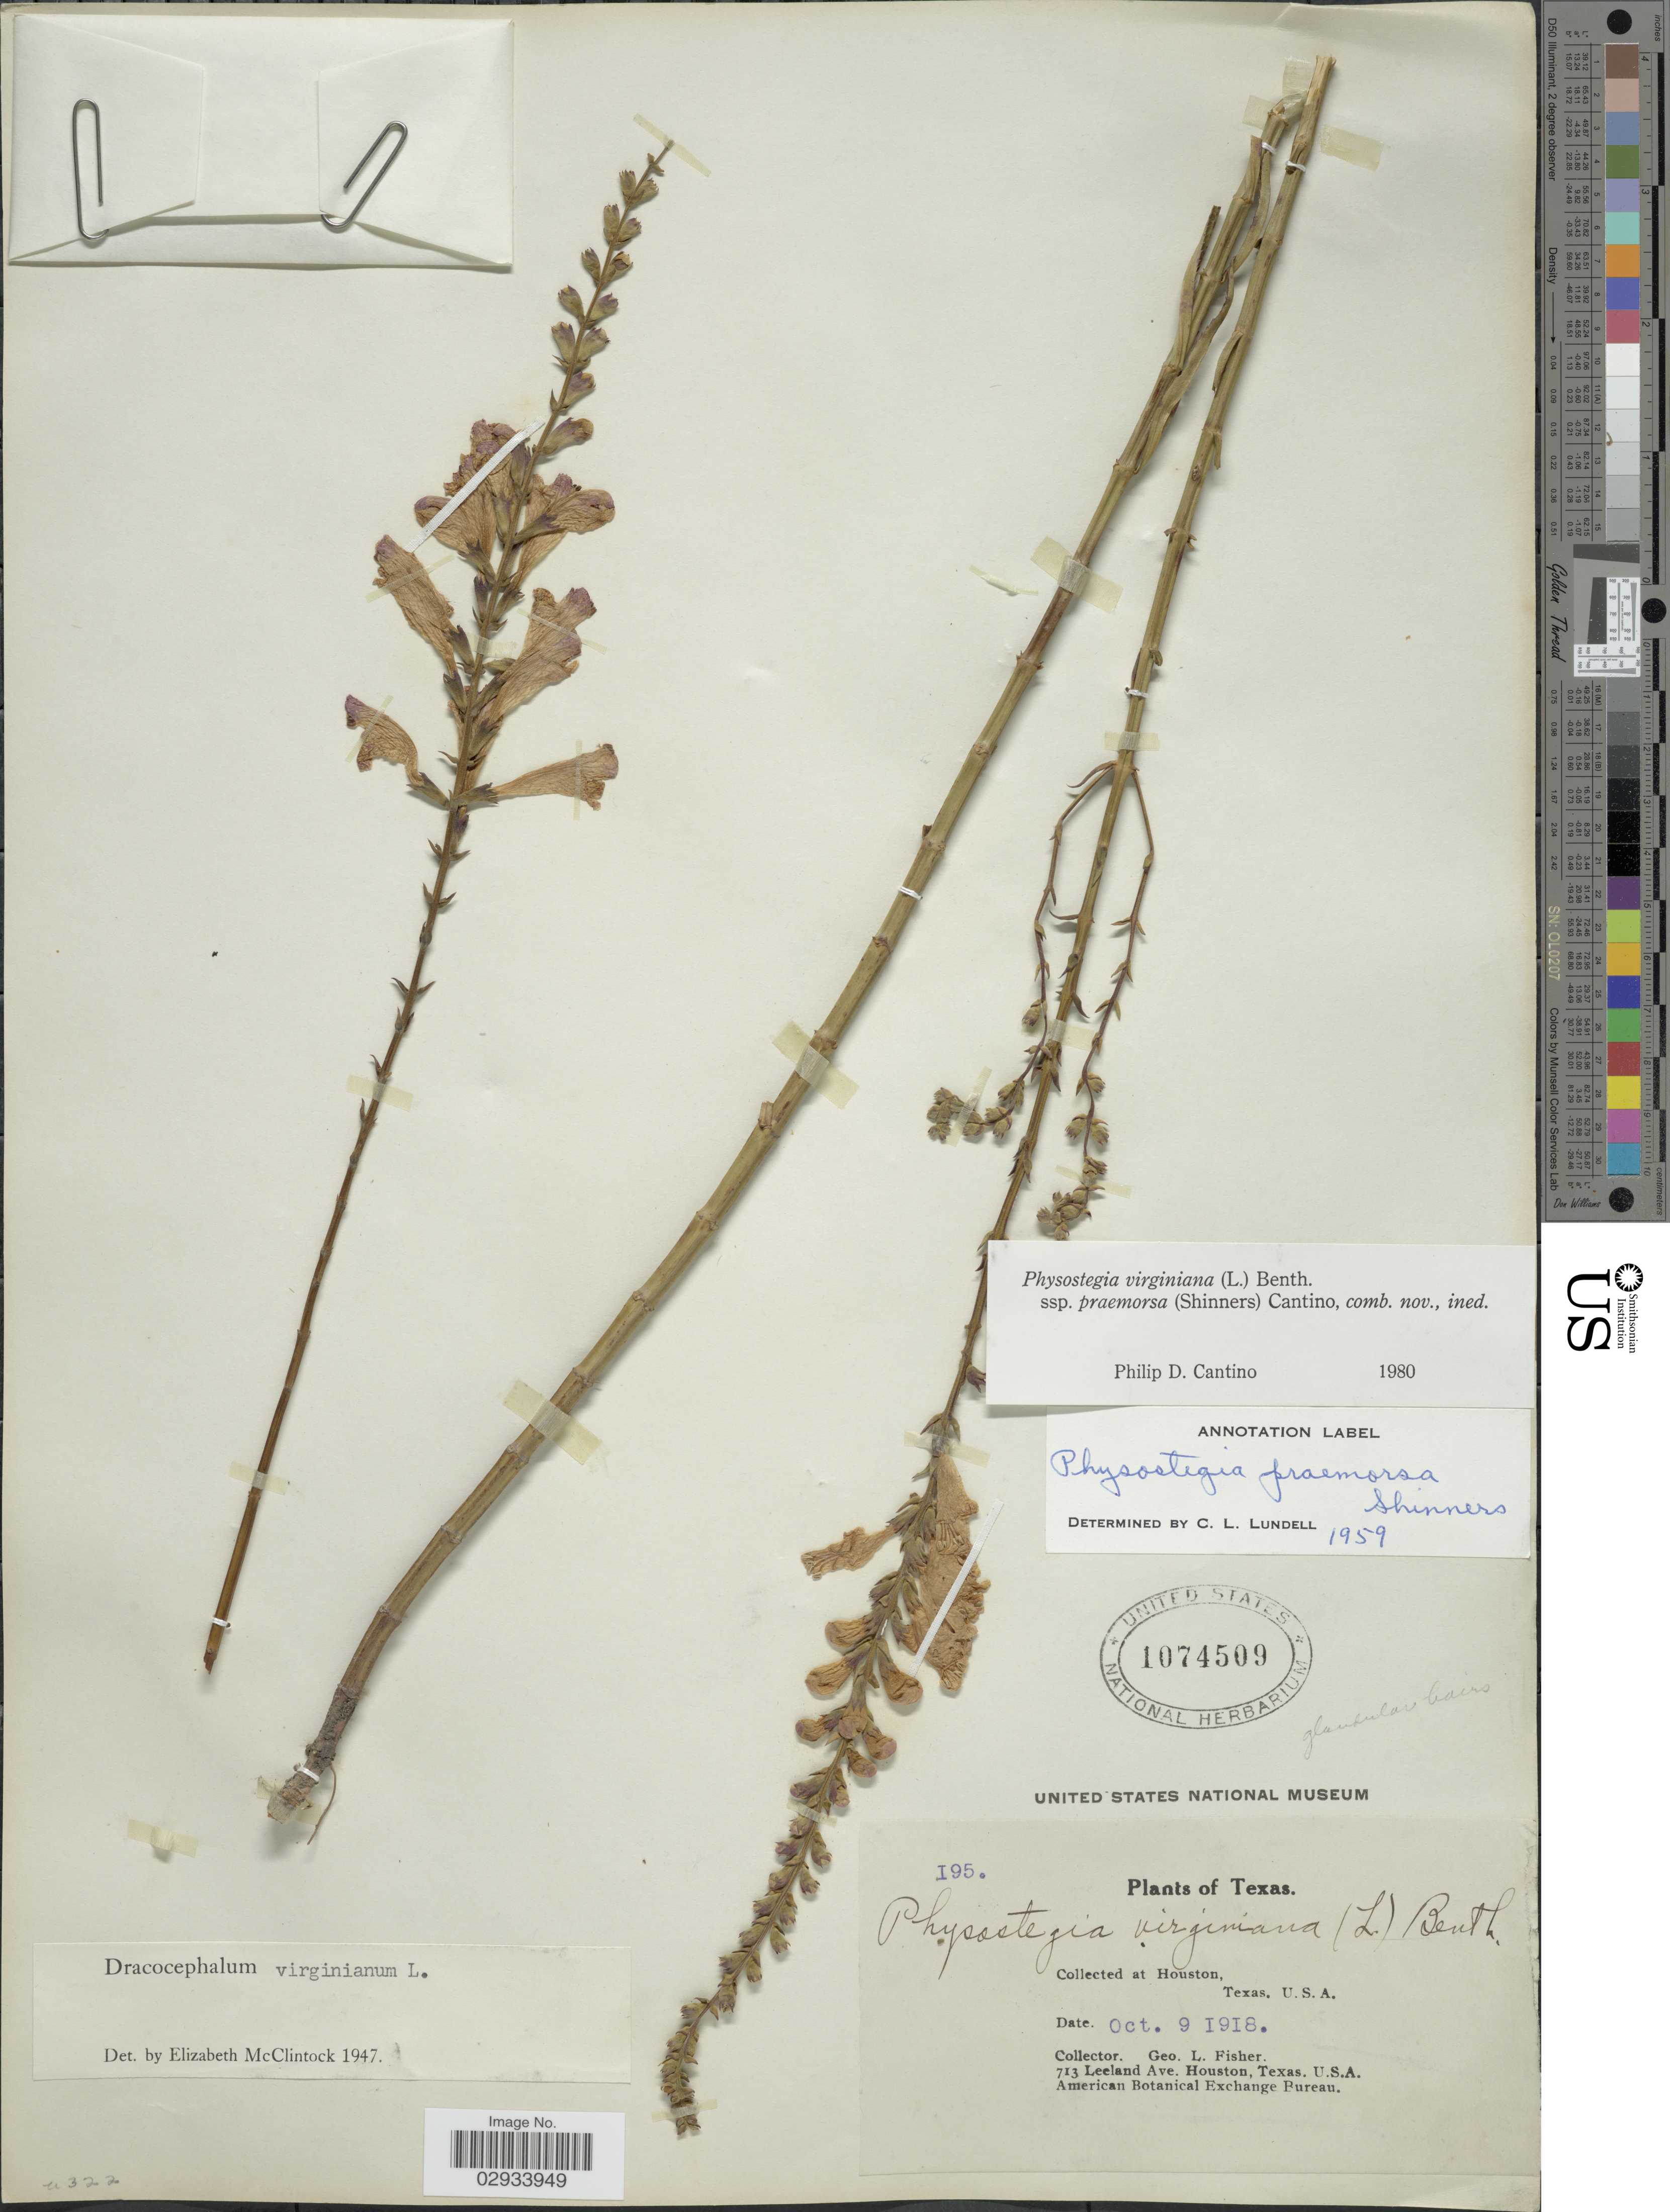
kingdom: Plantae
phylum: Tracheophyta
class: Magnoliopsida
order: Lamiales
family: Lamiaceae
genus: Physostegia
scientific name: Physostegia virginiana subsp. praemorsa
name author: (Shinners) P.D. Cantino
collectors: G. L. Fisher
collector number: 195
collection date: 1918-10-09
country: United States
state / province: Texas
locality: Houston, Texas.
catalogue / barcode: US 1074509